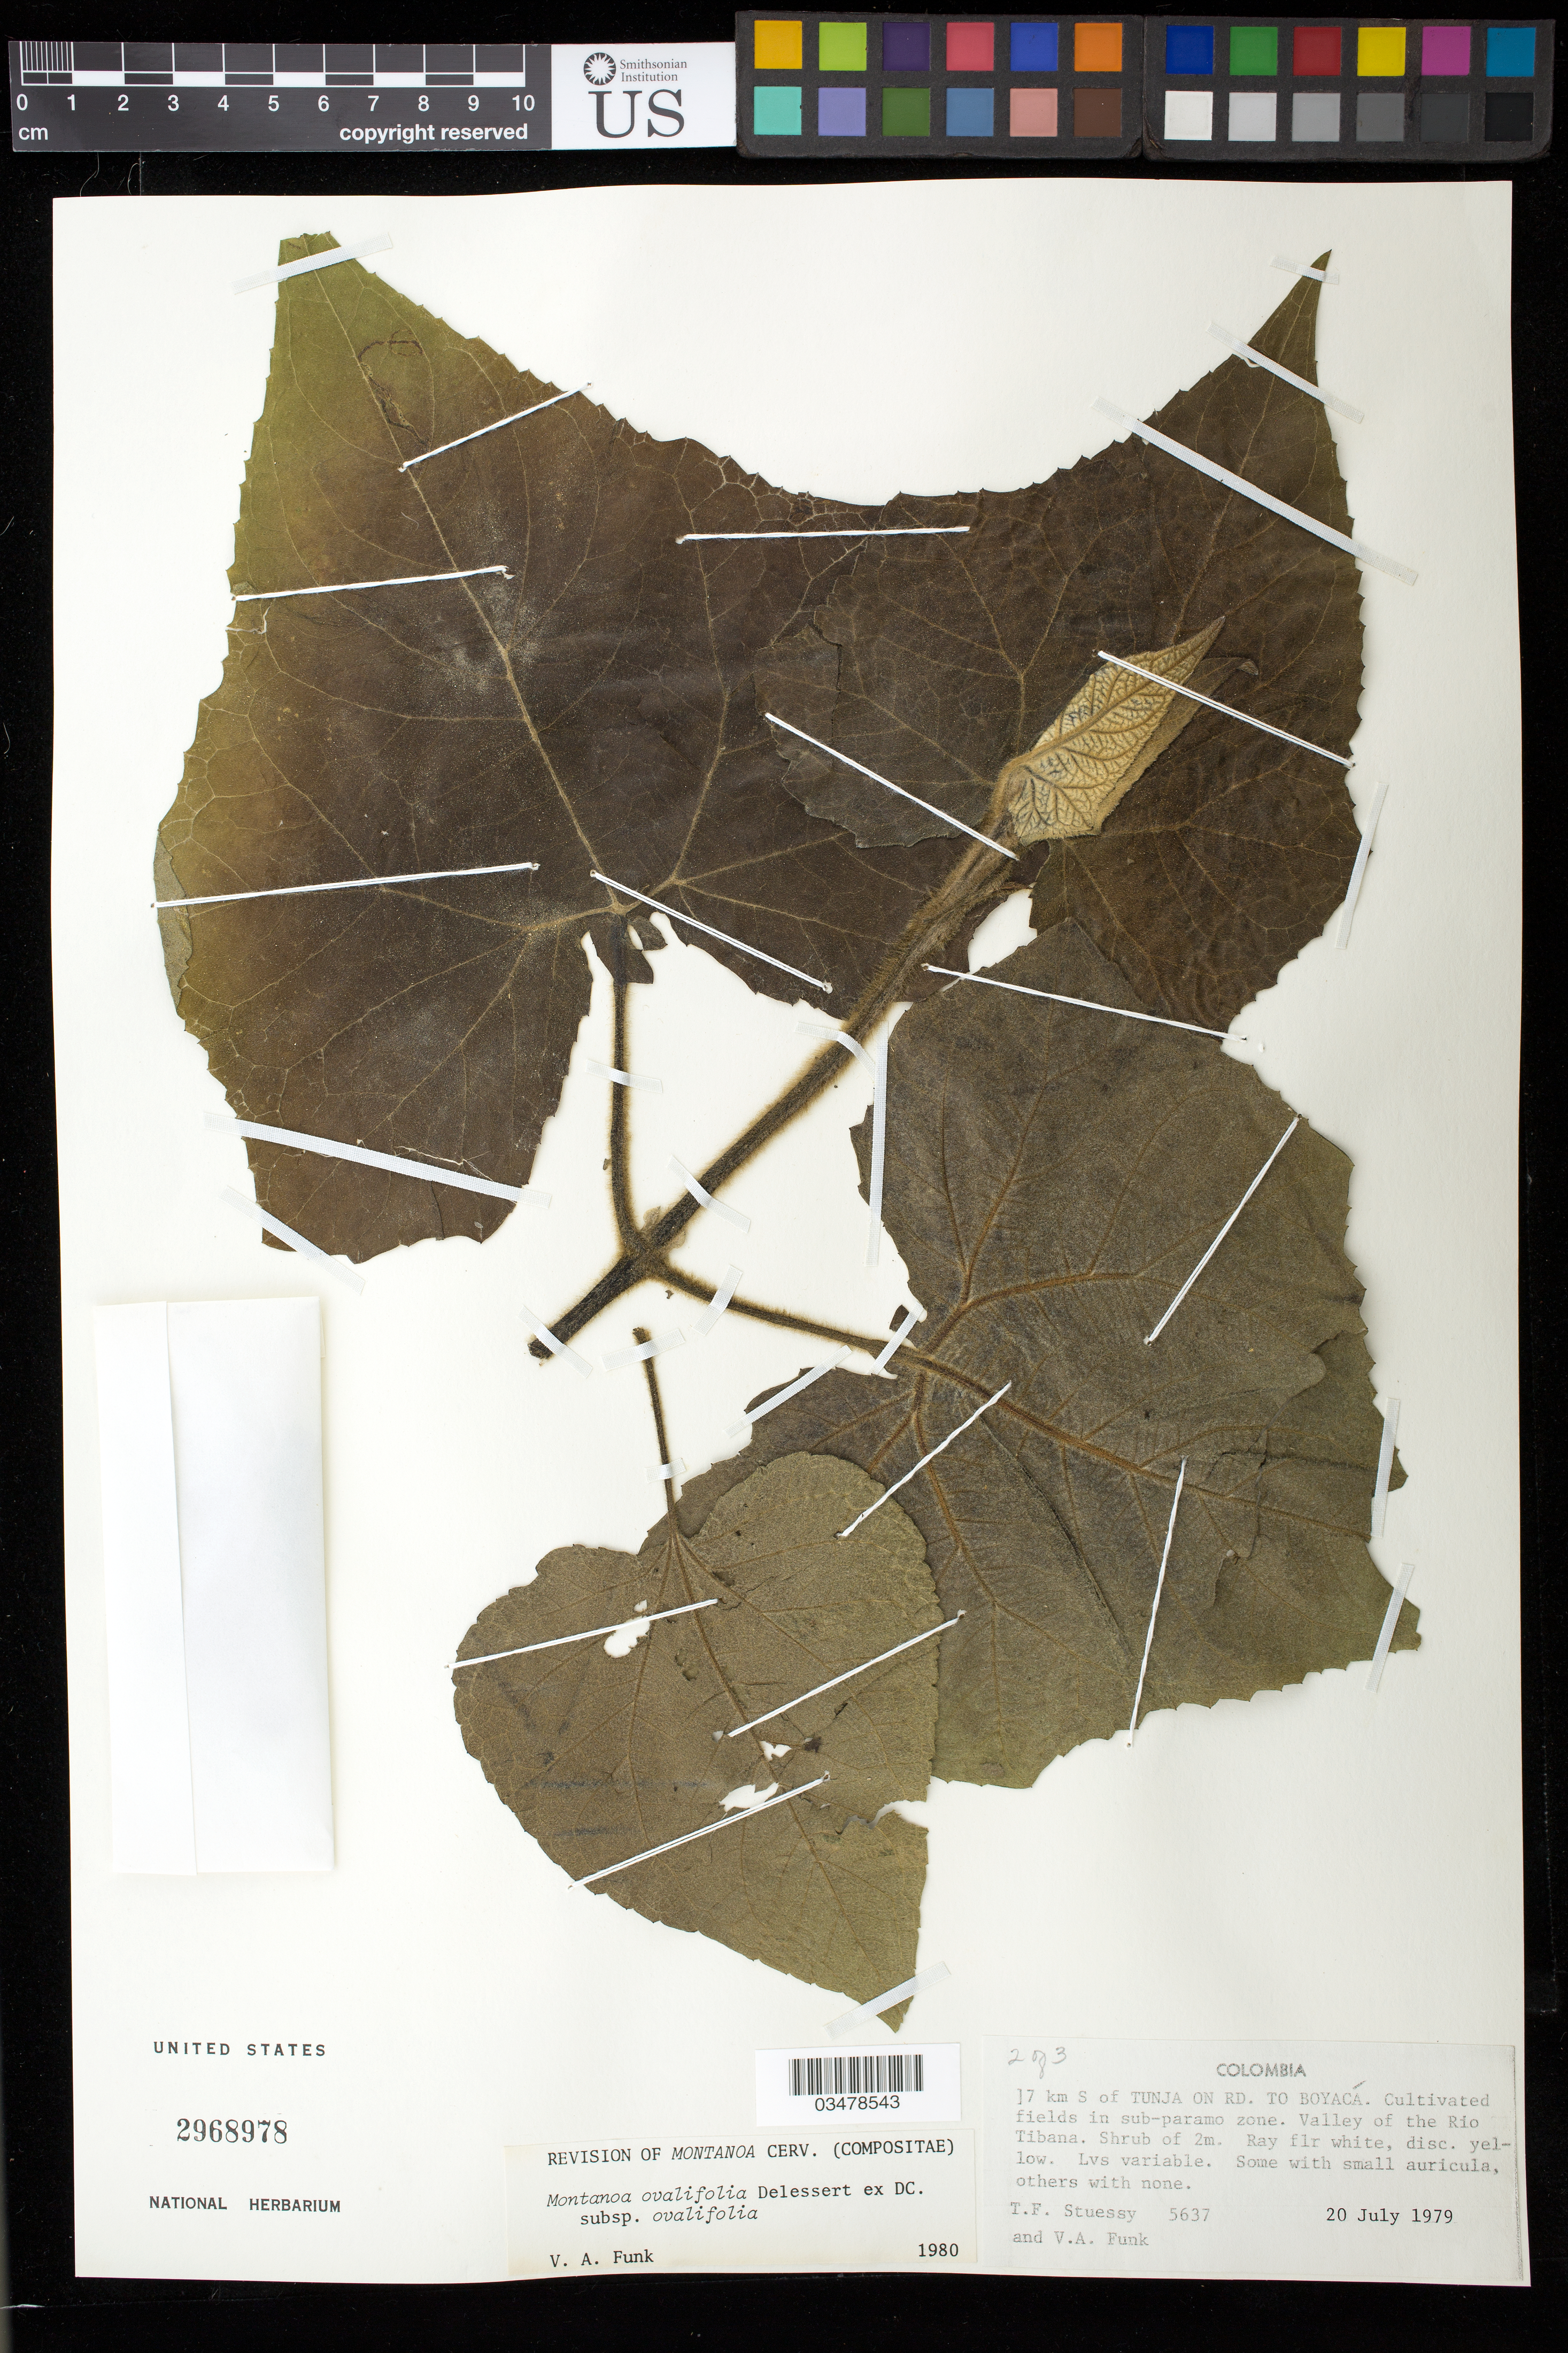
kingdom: Plantae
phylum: Tracheophyta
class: Magnoliopsida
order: Asterales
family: Asteraceae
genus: Montanoa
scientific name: Montanoa ovalifolia subsp. ovalifolia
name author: DC.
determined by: Funk, Vicki A., (BOT), Smithsonian Institution - National Museum of Natural History (UNITED STATES)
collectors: T. Stuessy & V. Funk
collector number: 5637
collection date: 1979-07-20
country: Colombia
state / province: Boyacá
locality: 7 [17 ?] km S of Tunja on dirt rd to Boyaca. Valley of the Rio Tibana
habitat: Cultivated fields in sub-paramo zone.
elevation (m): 2780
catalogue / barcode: US 2968978